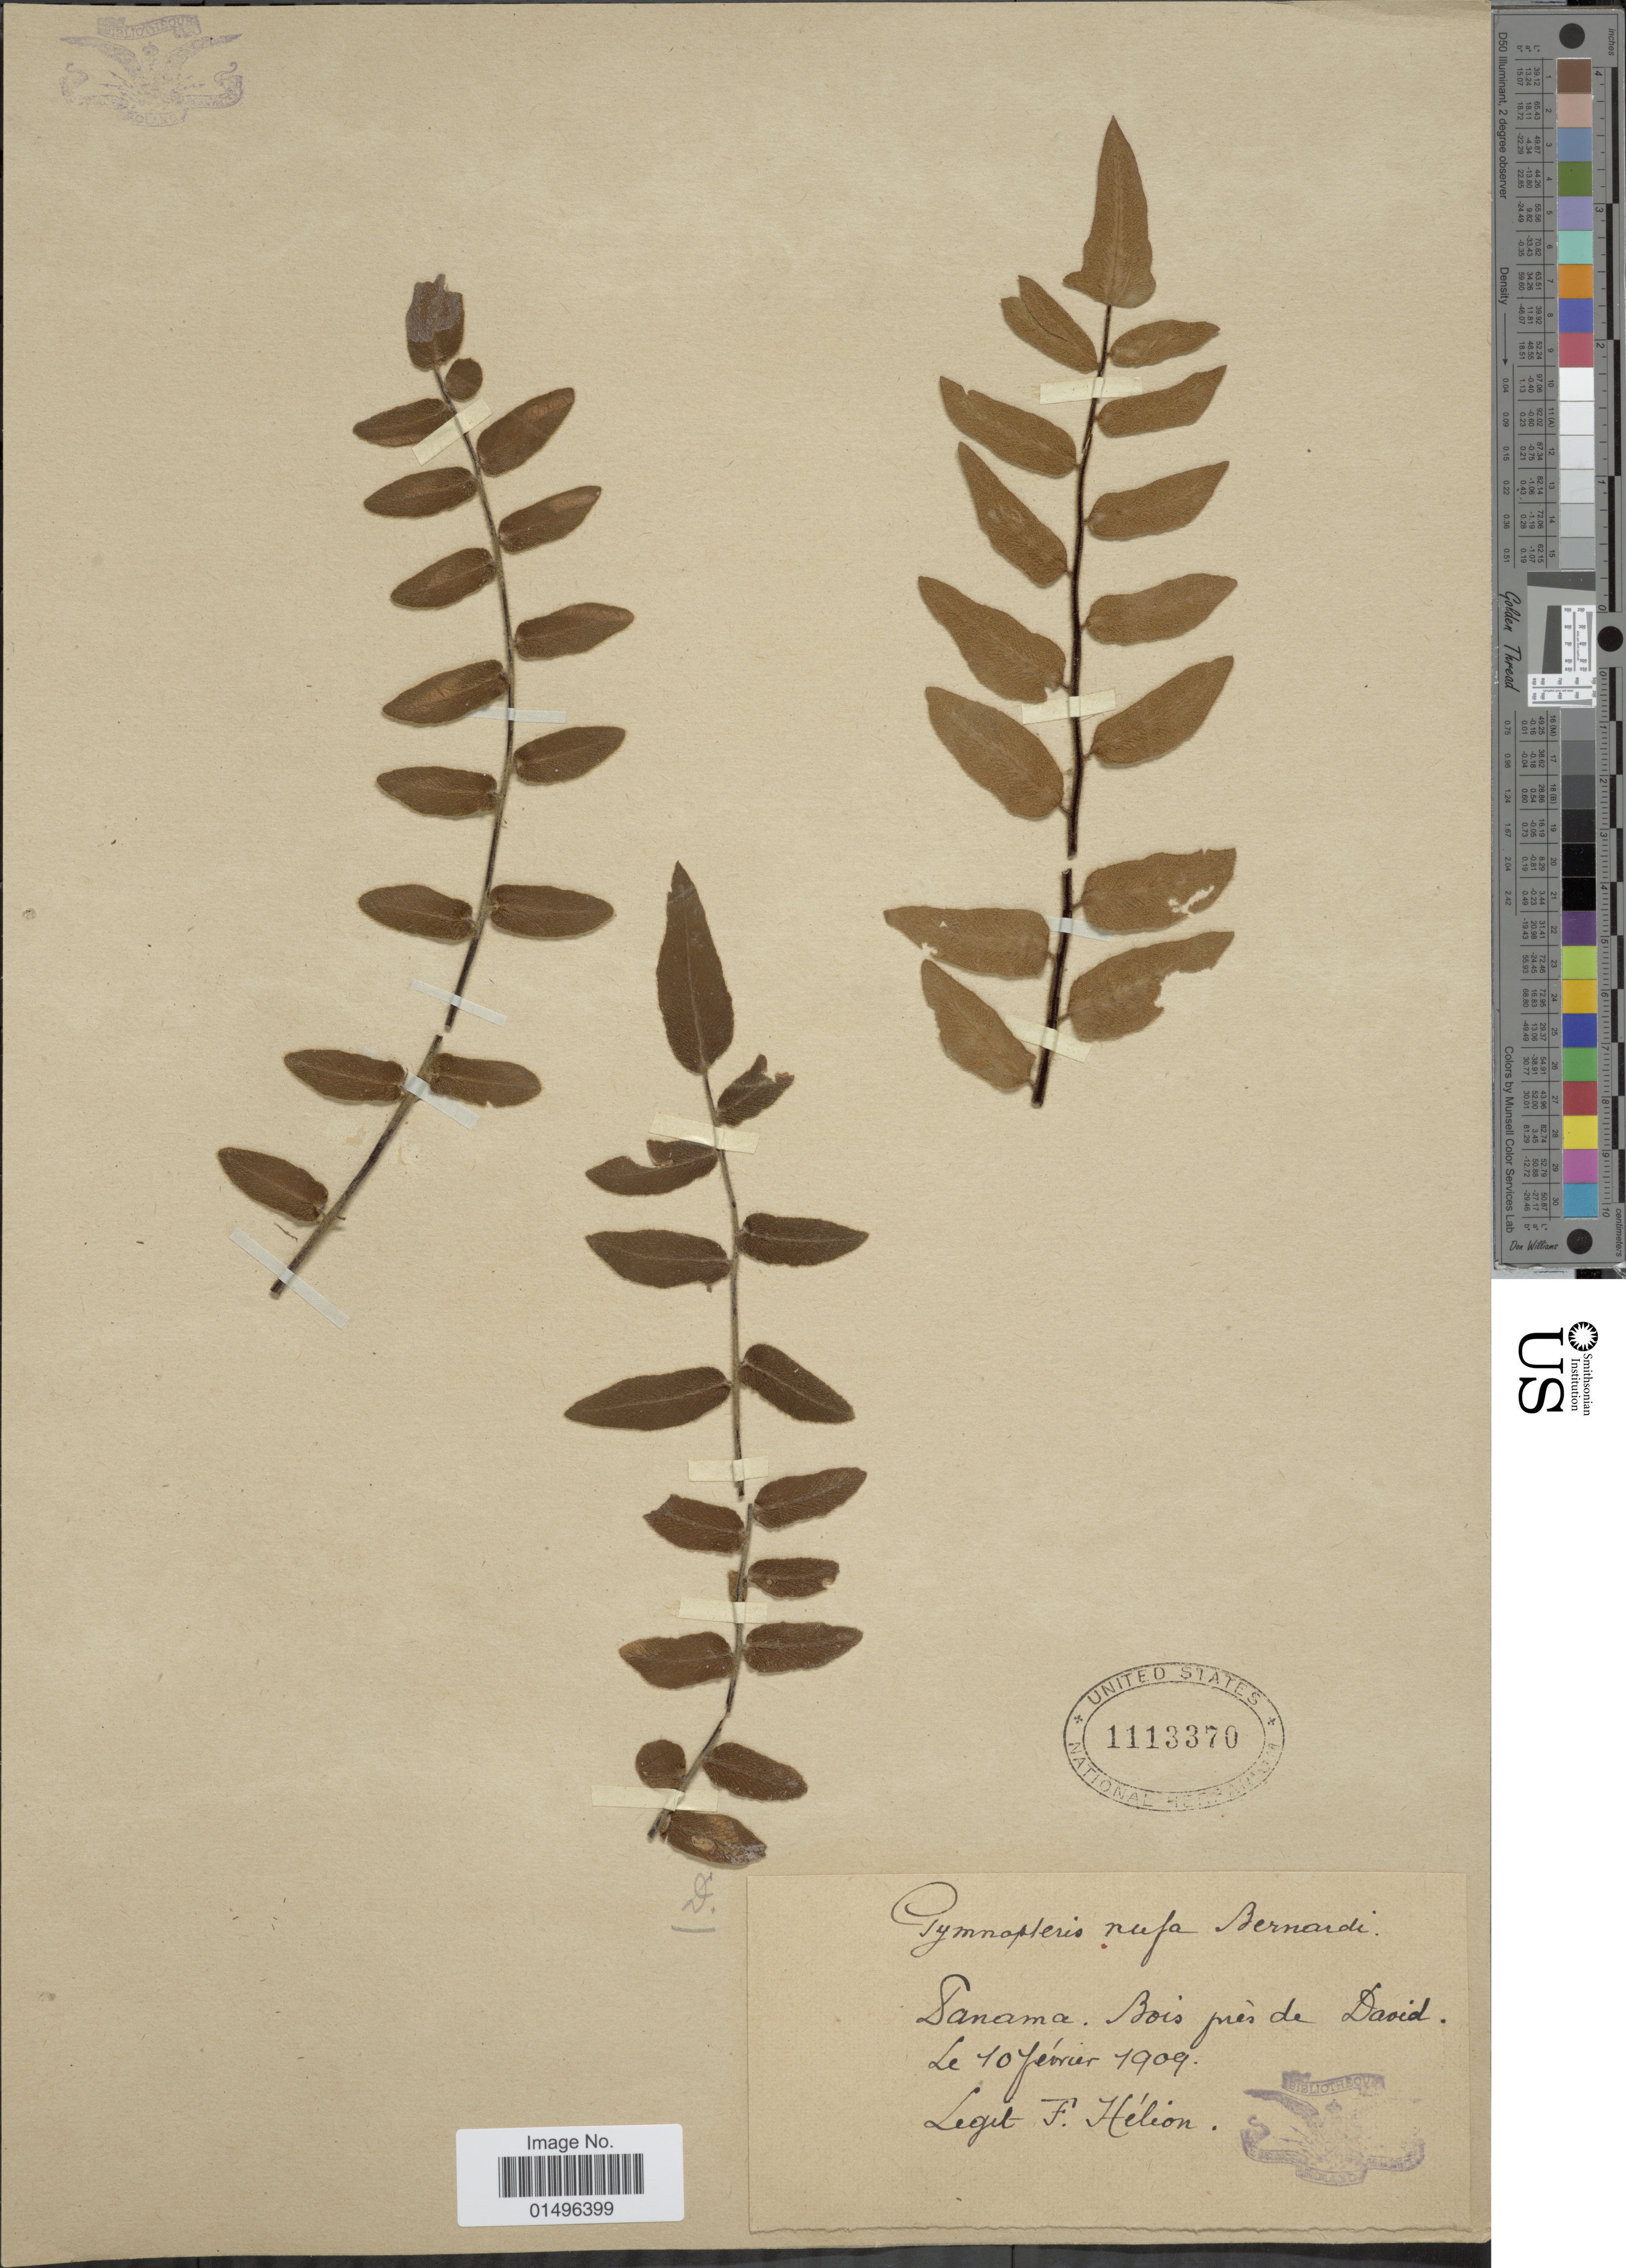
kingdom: Plantae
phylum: Tracheophyta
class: Polypodiopsida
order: Polypodiales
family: Pteridaceae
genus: Hemionitis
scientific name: Hemionitis rufa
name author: (L.) Sw.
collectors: F. Hélion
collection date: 1909-02-10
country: Panama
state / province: Panamá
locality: Panama, Bois pres de David.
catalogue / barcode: US 1113370